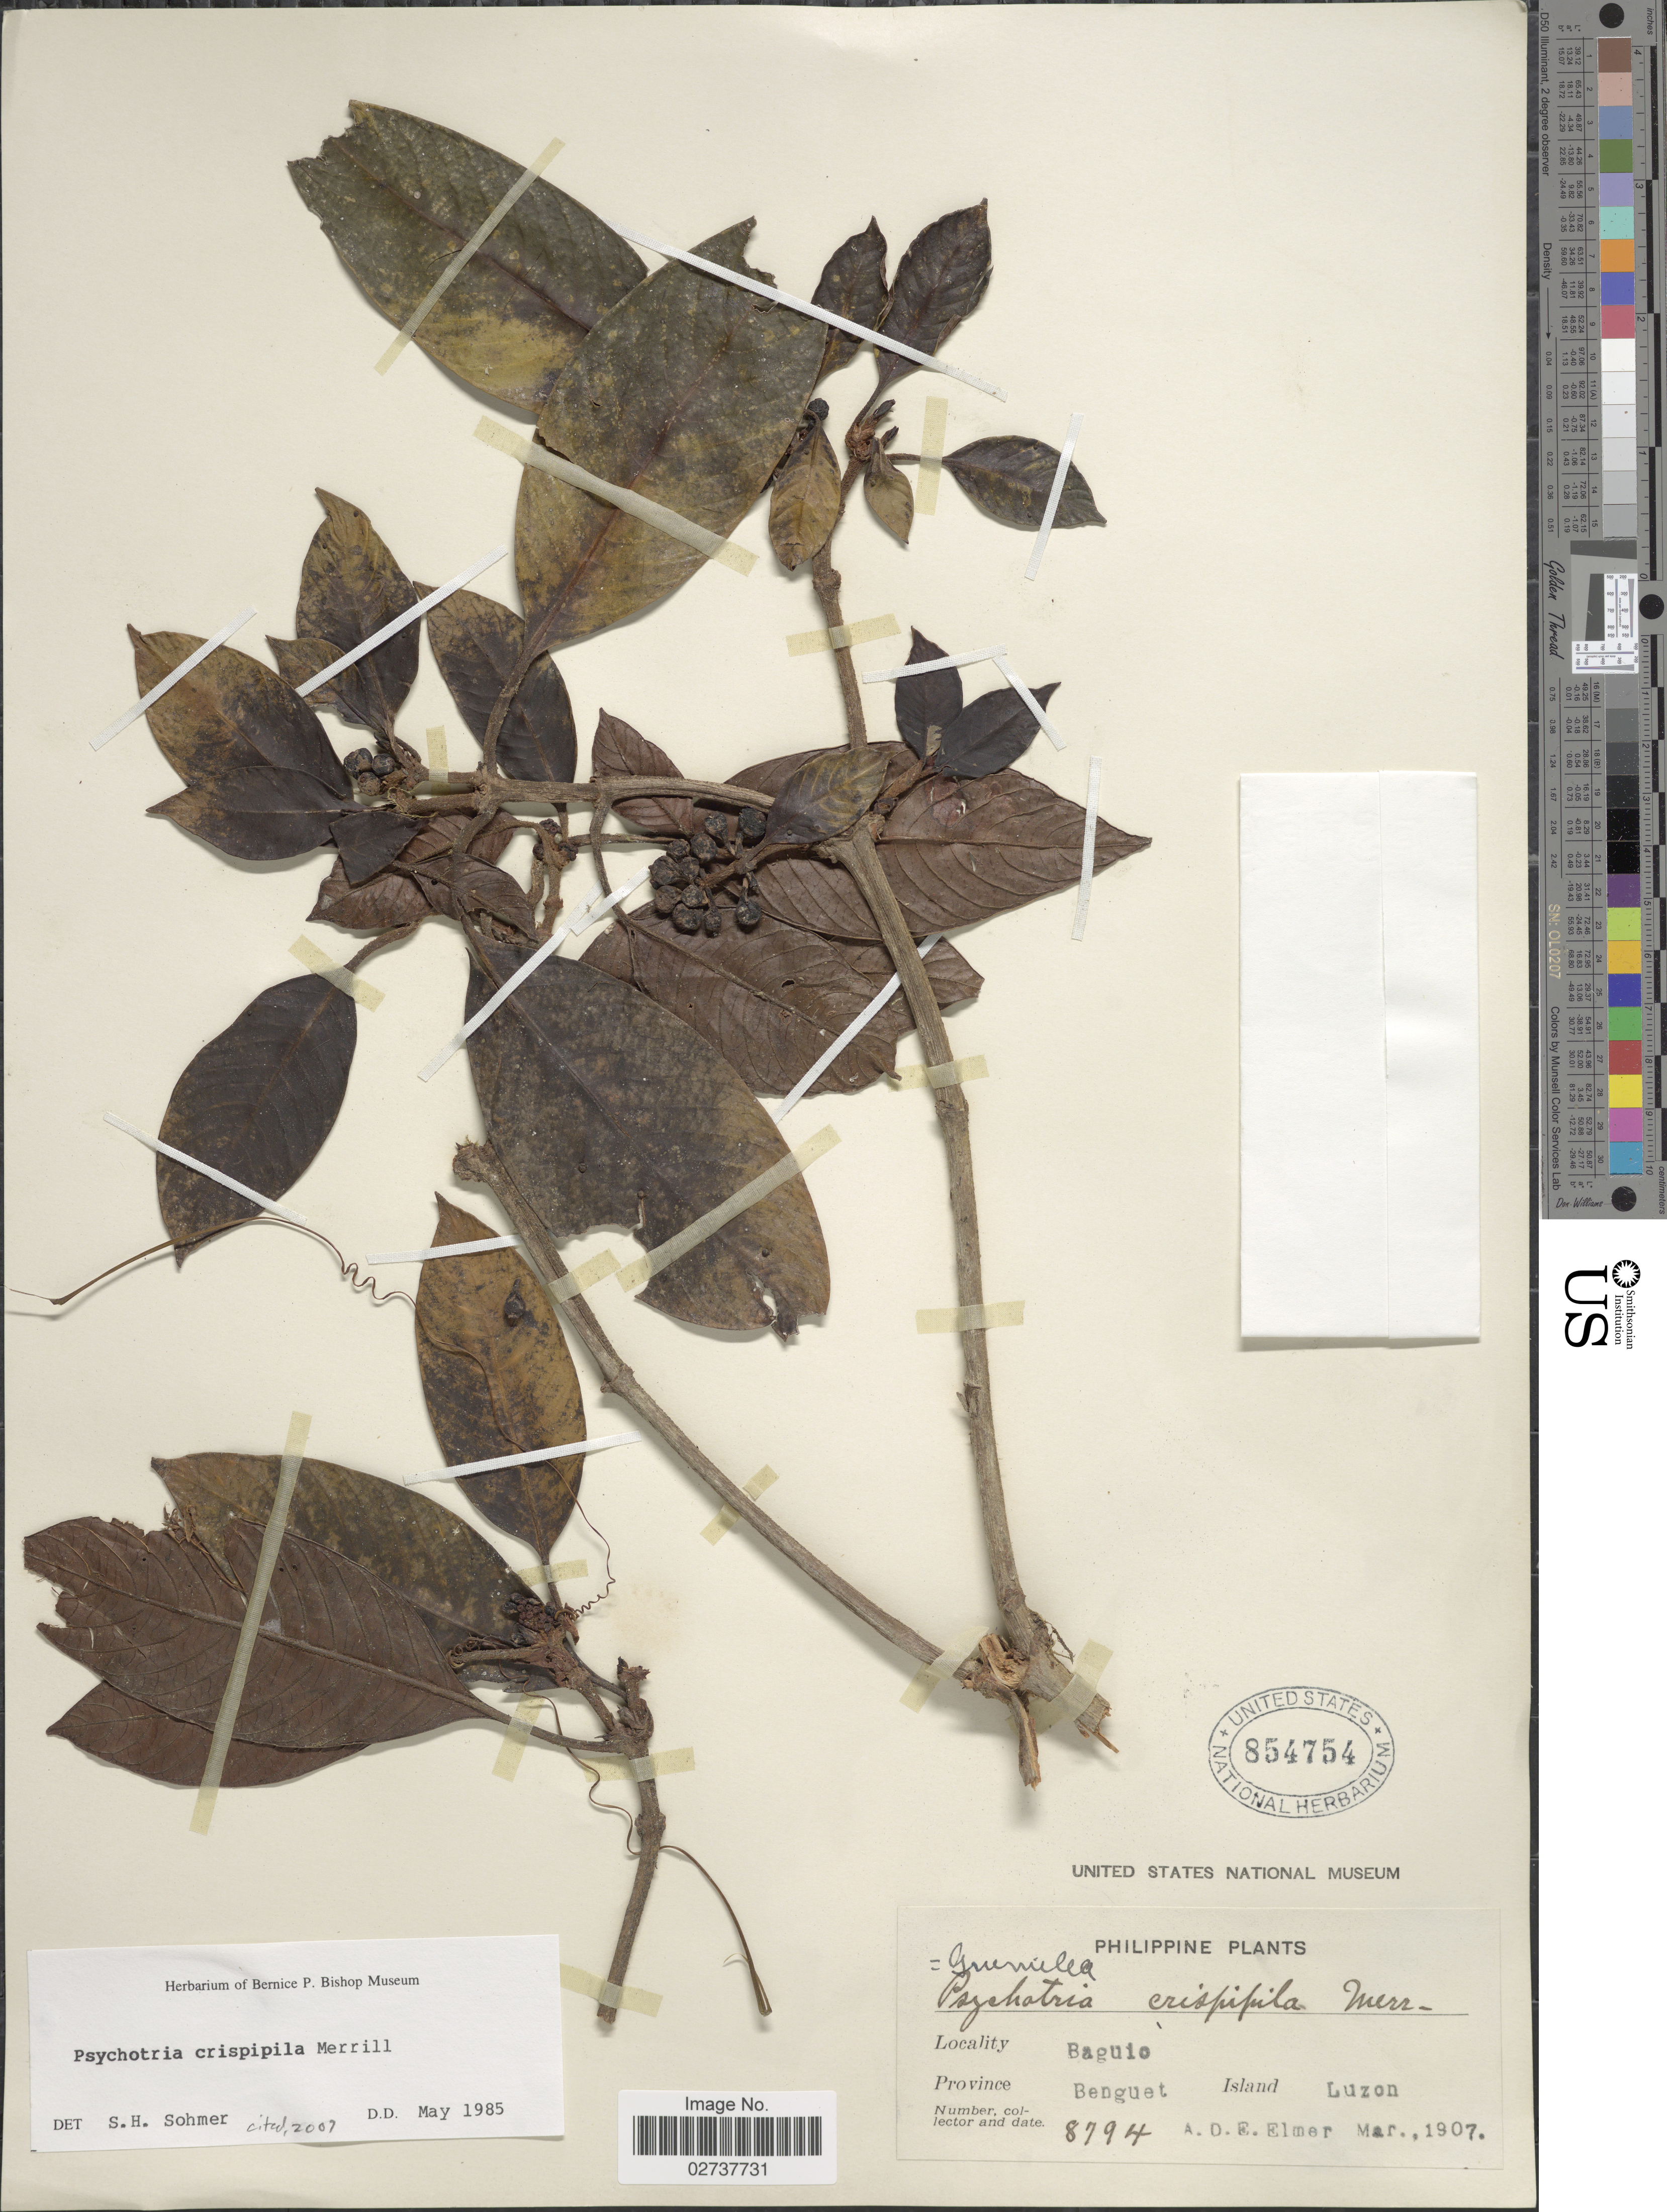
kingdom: Plantae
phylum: Tracheophyta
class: Magnoliopsida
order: Gentianales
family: Rubiaceae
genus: Psychotria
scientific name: Psychotria crispipila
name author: Merr.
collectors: A. D. E. Elmer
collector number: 8794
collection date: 1907-03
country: Philippines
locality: Baguio, Province Benguet Island Luzon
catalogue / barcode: US 854754